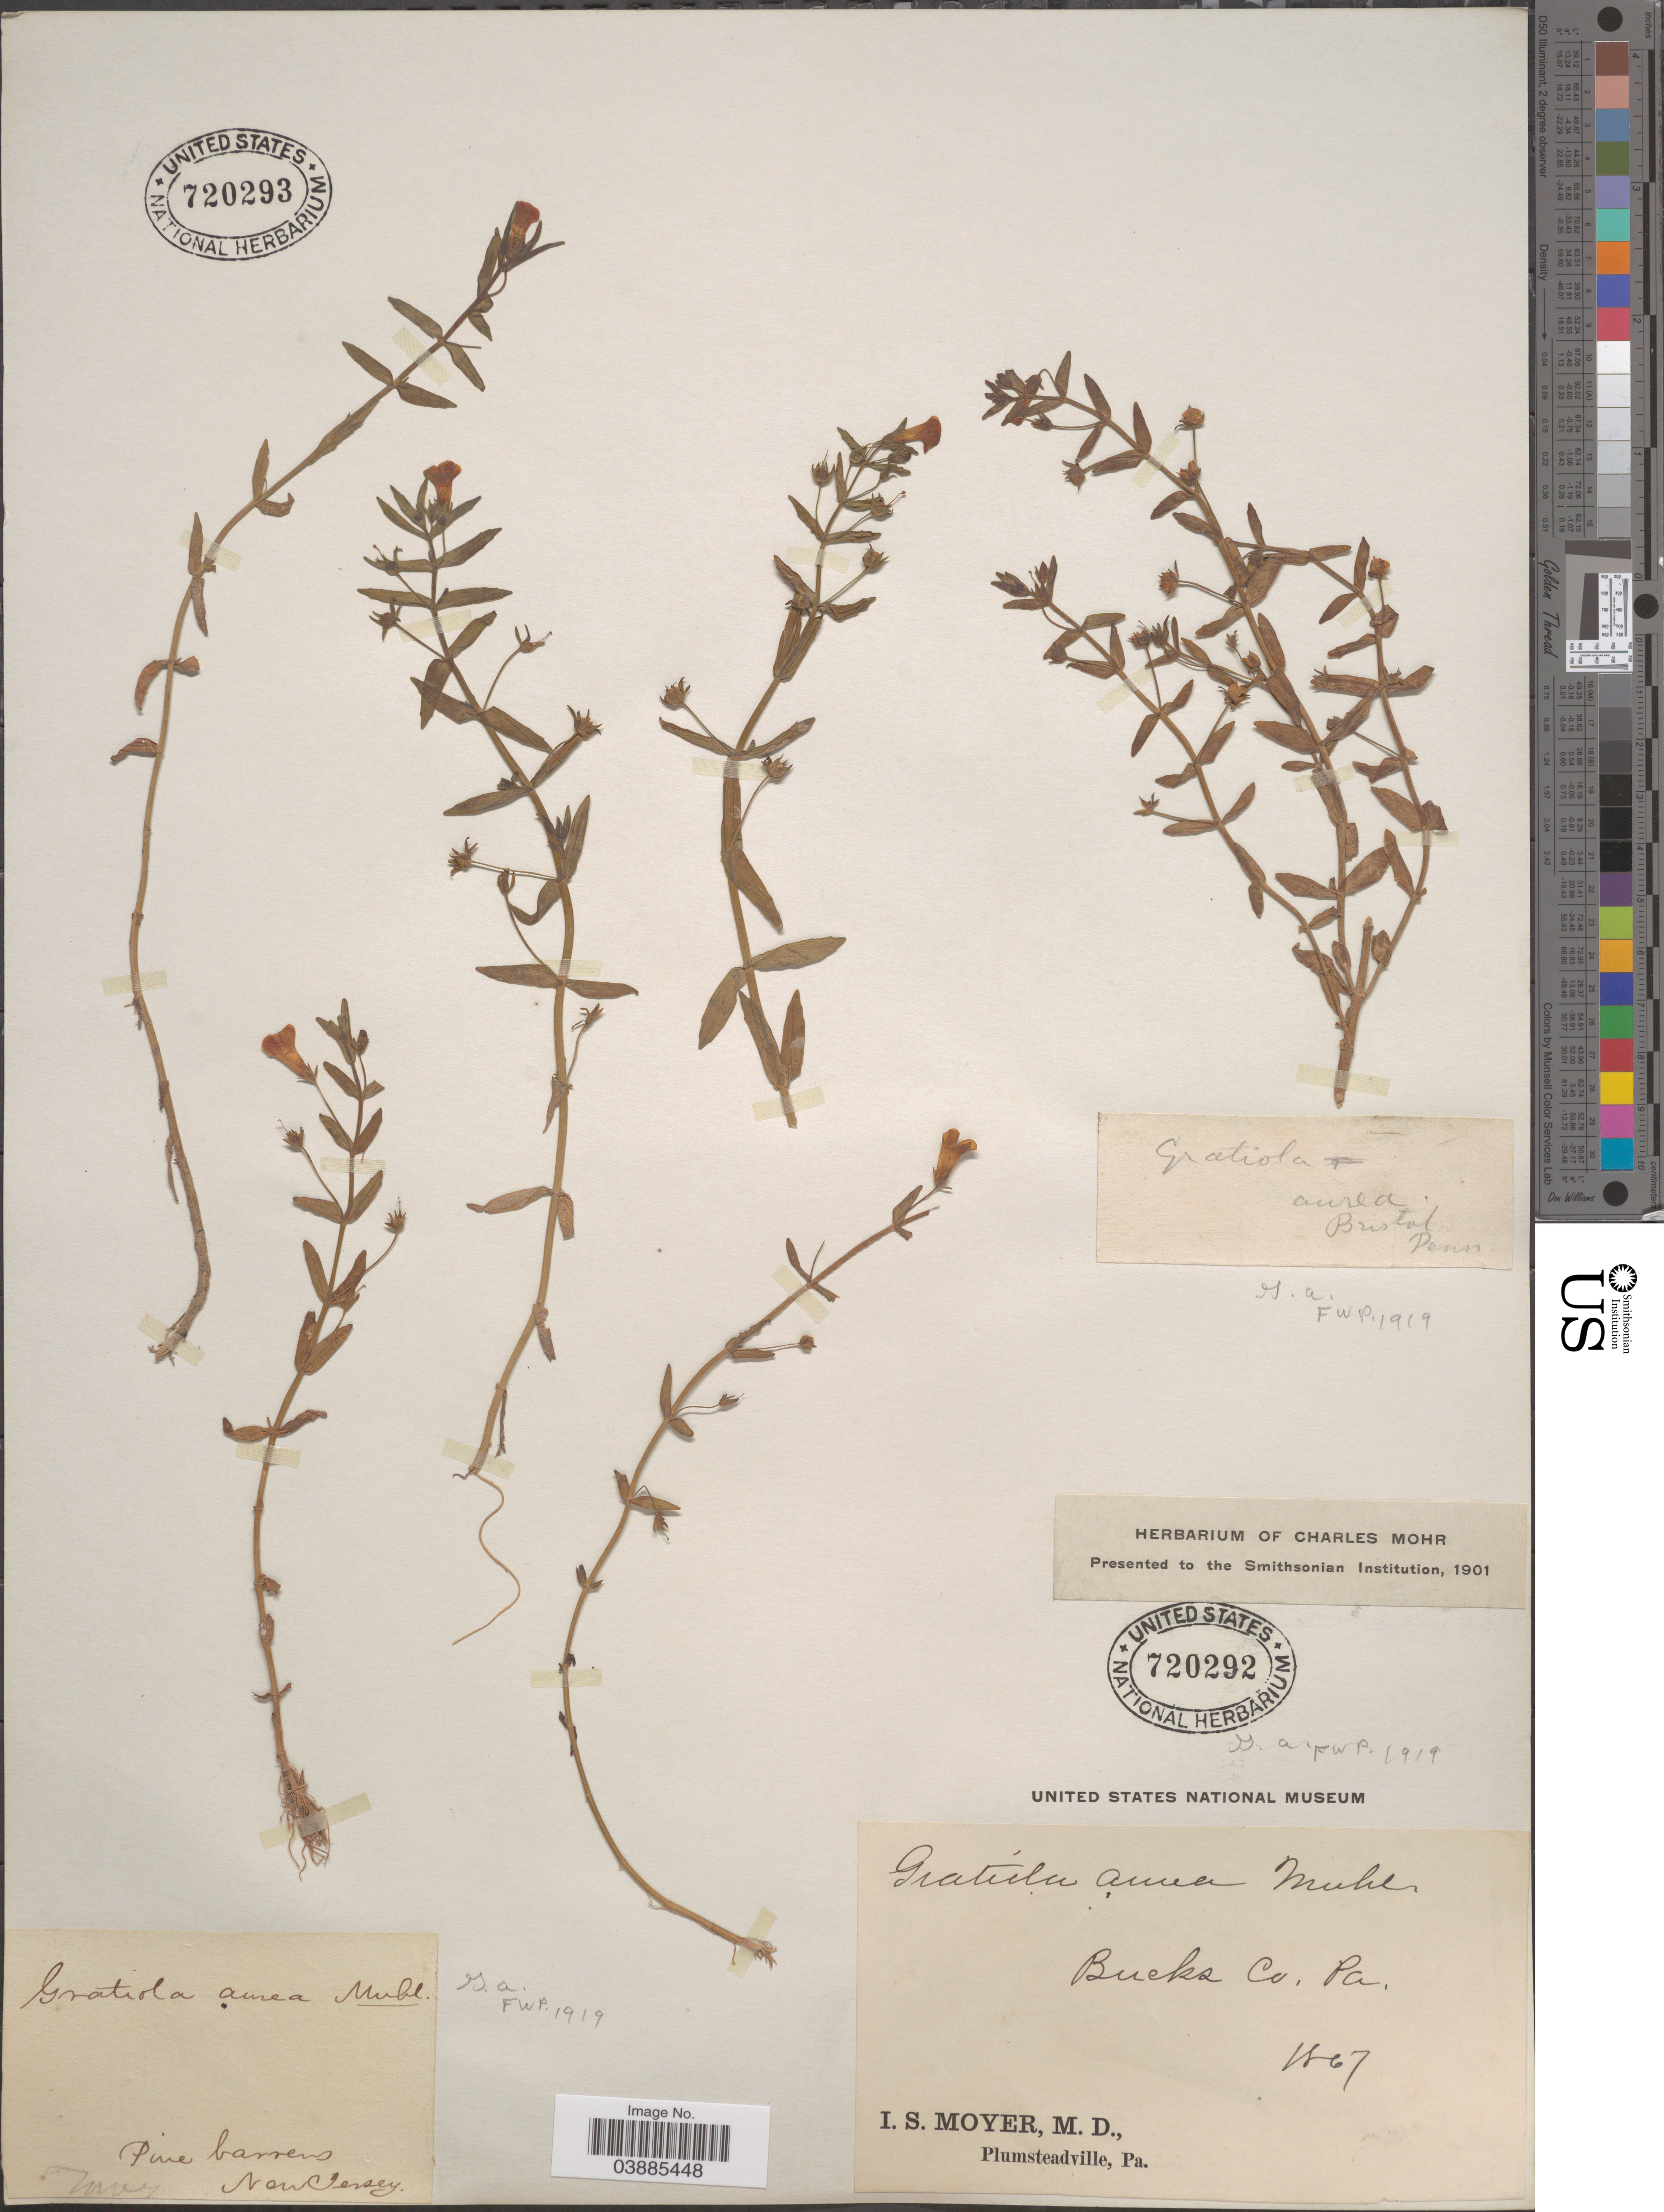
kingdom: Plantae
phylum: Tracheophyta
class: Magnoliopsida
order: Lamiales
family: Plantaginaceae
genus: Gratiola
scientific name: Gratiola aurea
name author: Pursh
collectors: I. S. Moyer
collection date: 1867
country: United States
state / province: Pennsylvania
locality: Bucks Co. Bristol.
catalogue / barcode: US 720292